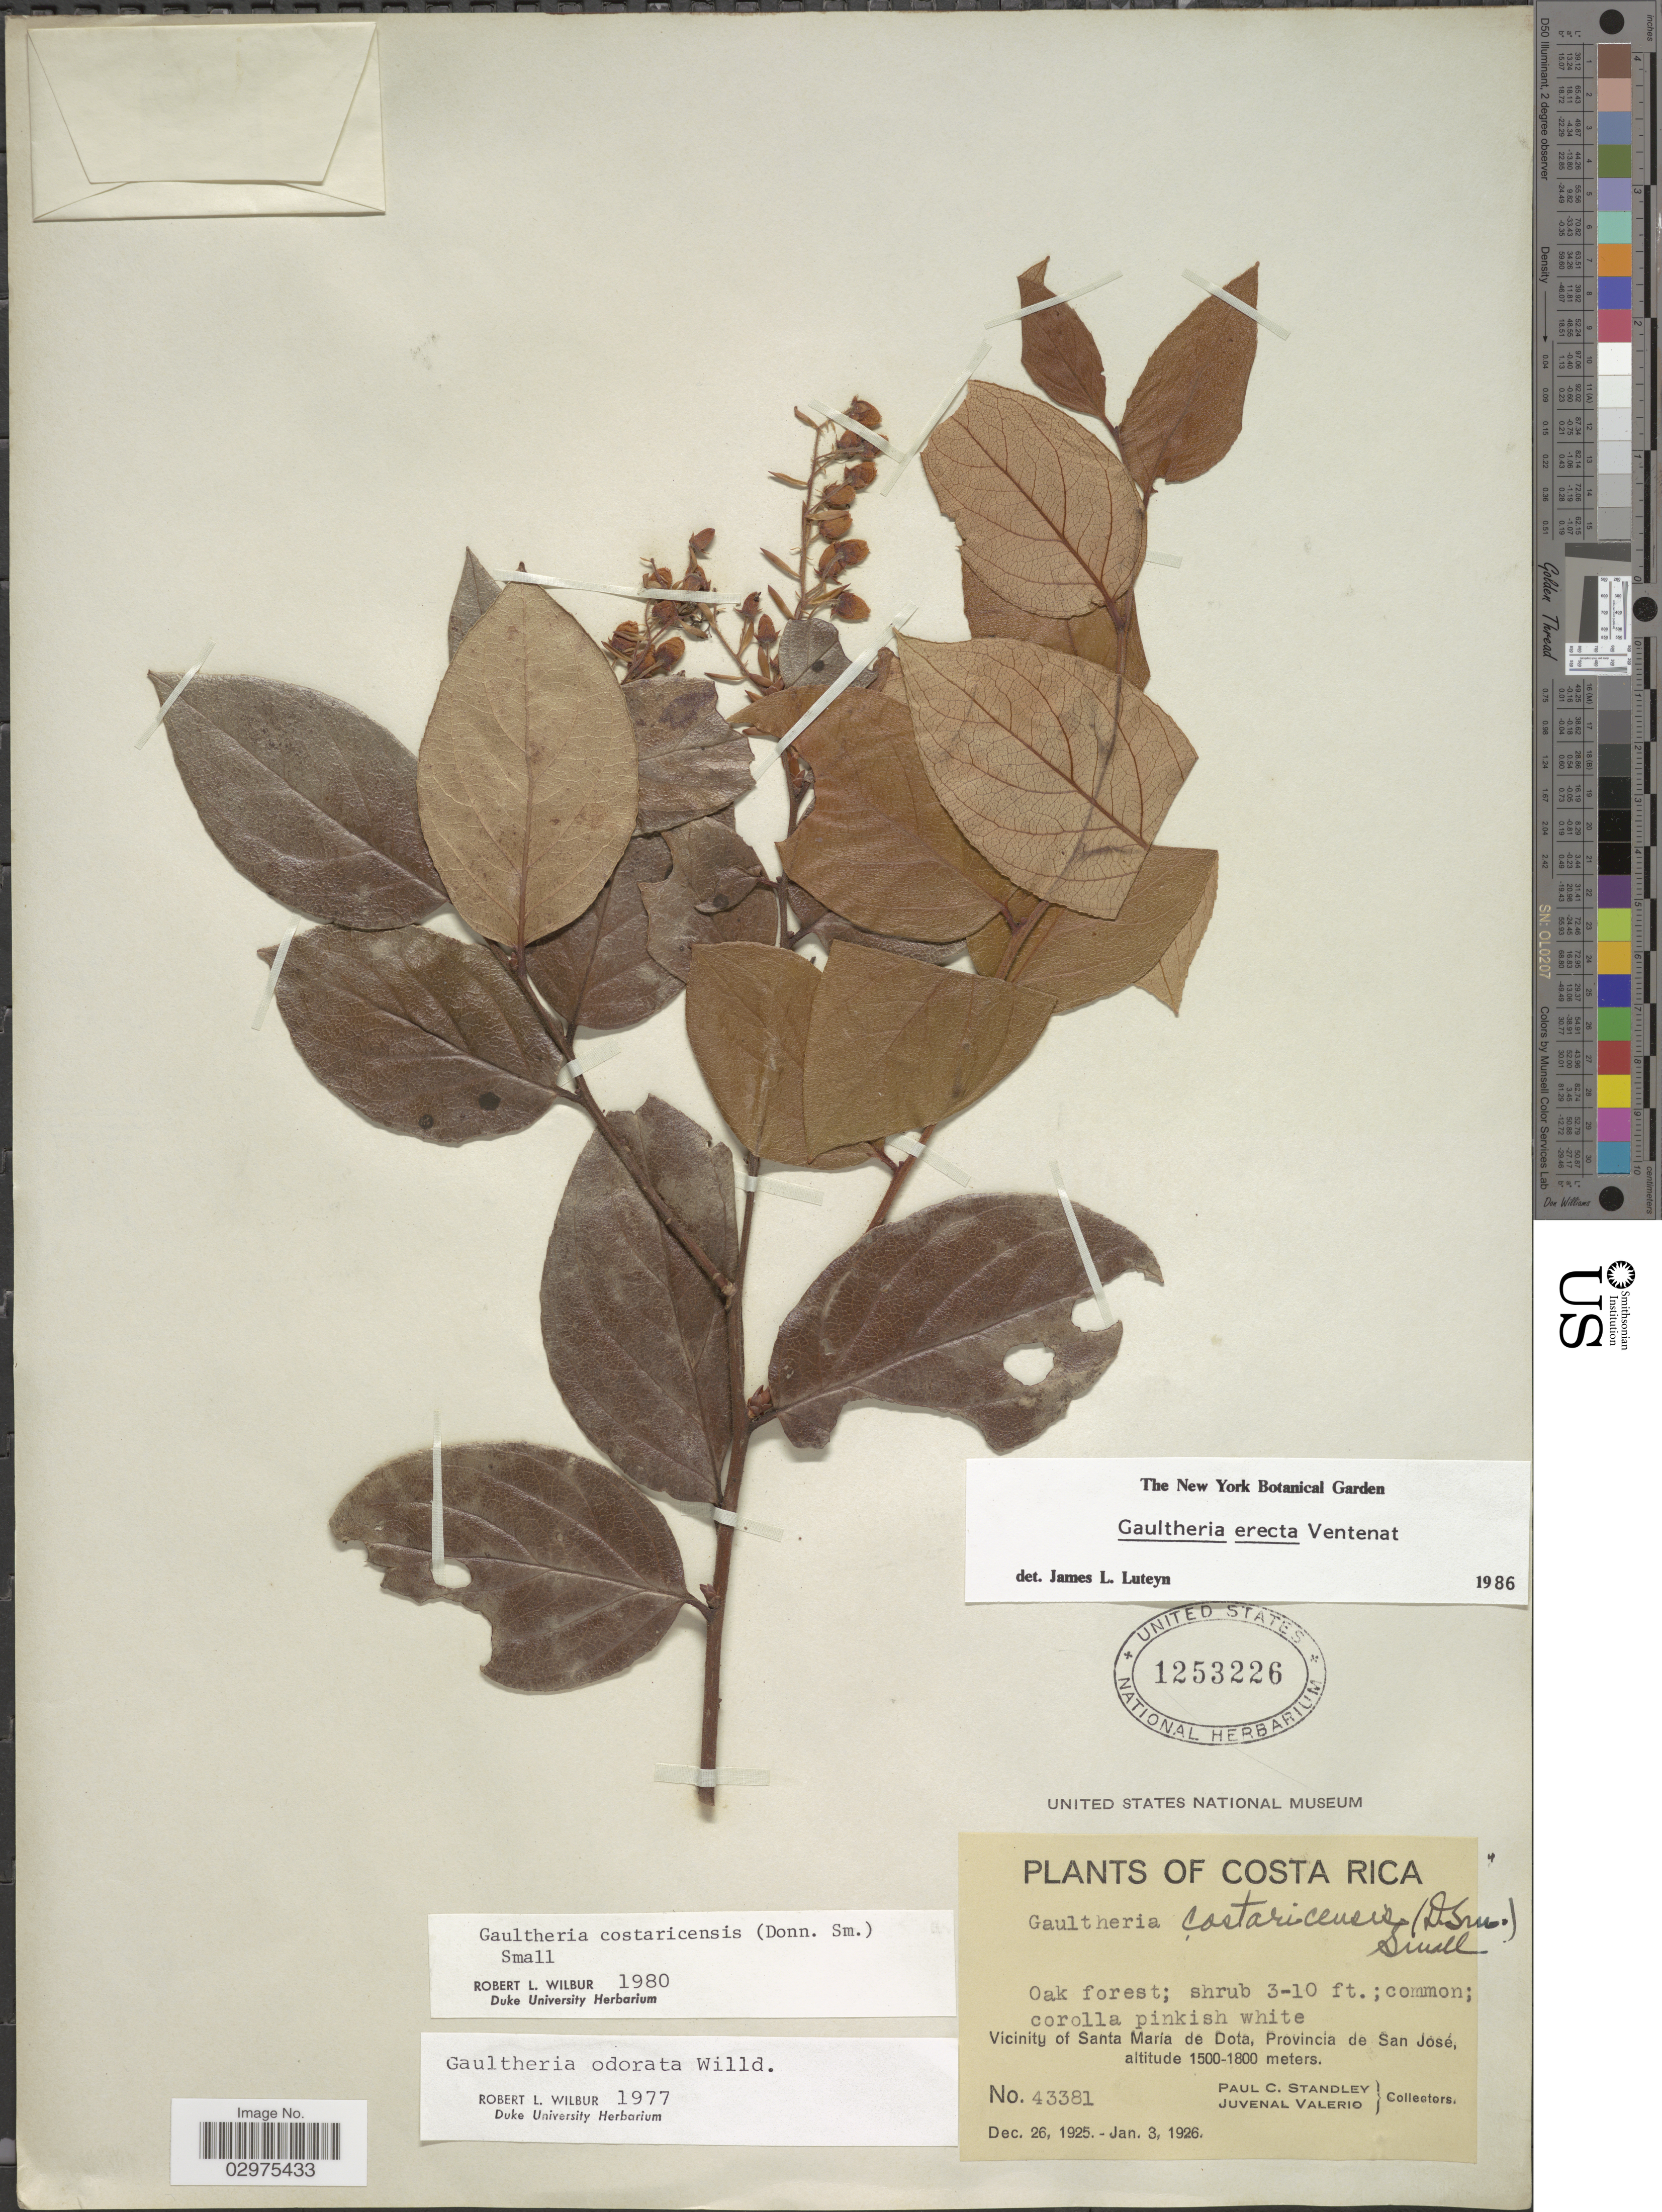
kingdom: Plantae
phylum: Tracheophyta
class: Magnoliopsida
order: Ericales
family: Ericaceae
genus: Gaultheria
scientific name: Gaultheria erecta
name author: Vent.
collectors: P. C. Standley & J. Valerio R.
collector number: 43381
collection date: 1925-12-26/1926-01-03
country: Costa Rica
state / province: San José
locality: Vicinity of Santa María de Dota.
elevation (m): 1500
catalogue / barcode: US 1253226